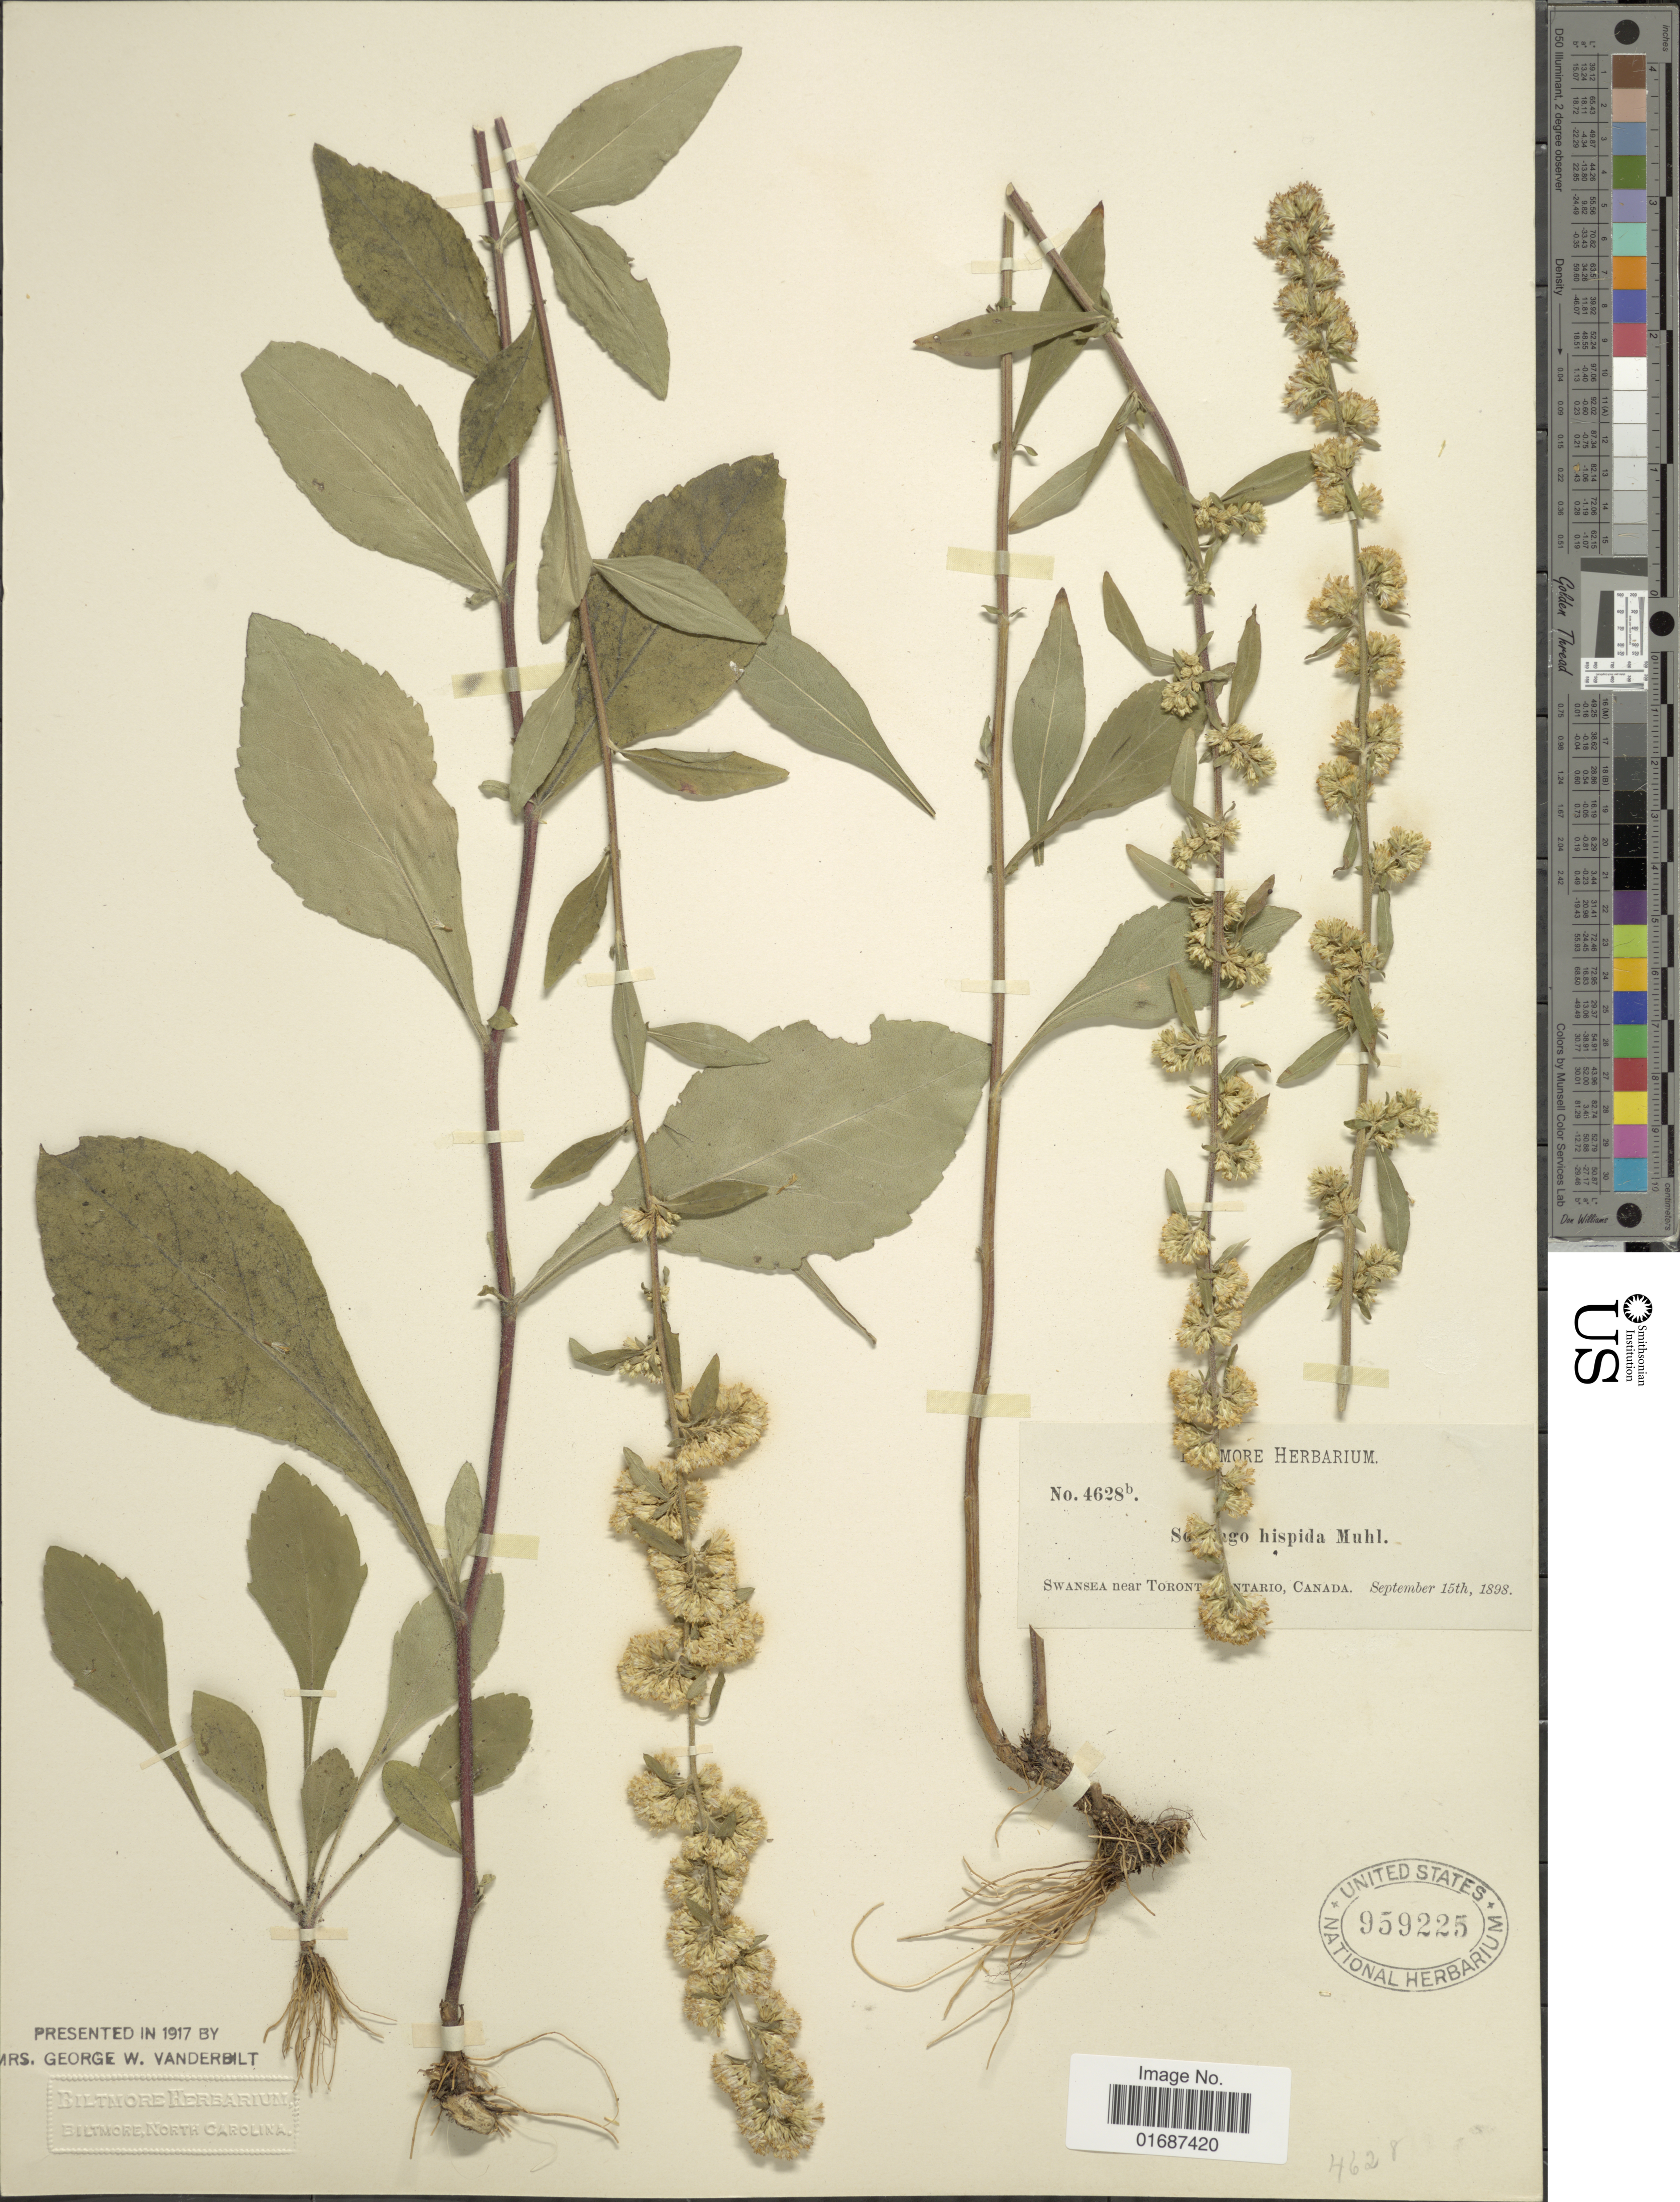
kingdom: Plantae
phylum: Tracheophyta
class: Magnoliopsida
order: Asterales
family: Asteraceae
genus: Solidago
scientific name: Solidago hispida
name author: Muhl. ex Willd.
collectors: ex herb. Biltmore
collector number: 4628b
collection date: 1898-09-15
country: Canada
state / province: Ontario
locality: Swansea near Toronto, Ontario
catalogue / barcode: US 959225